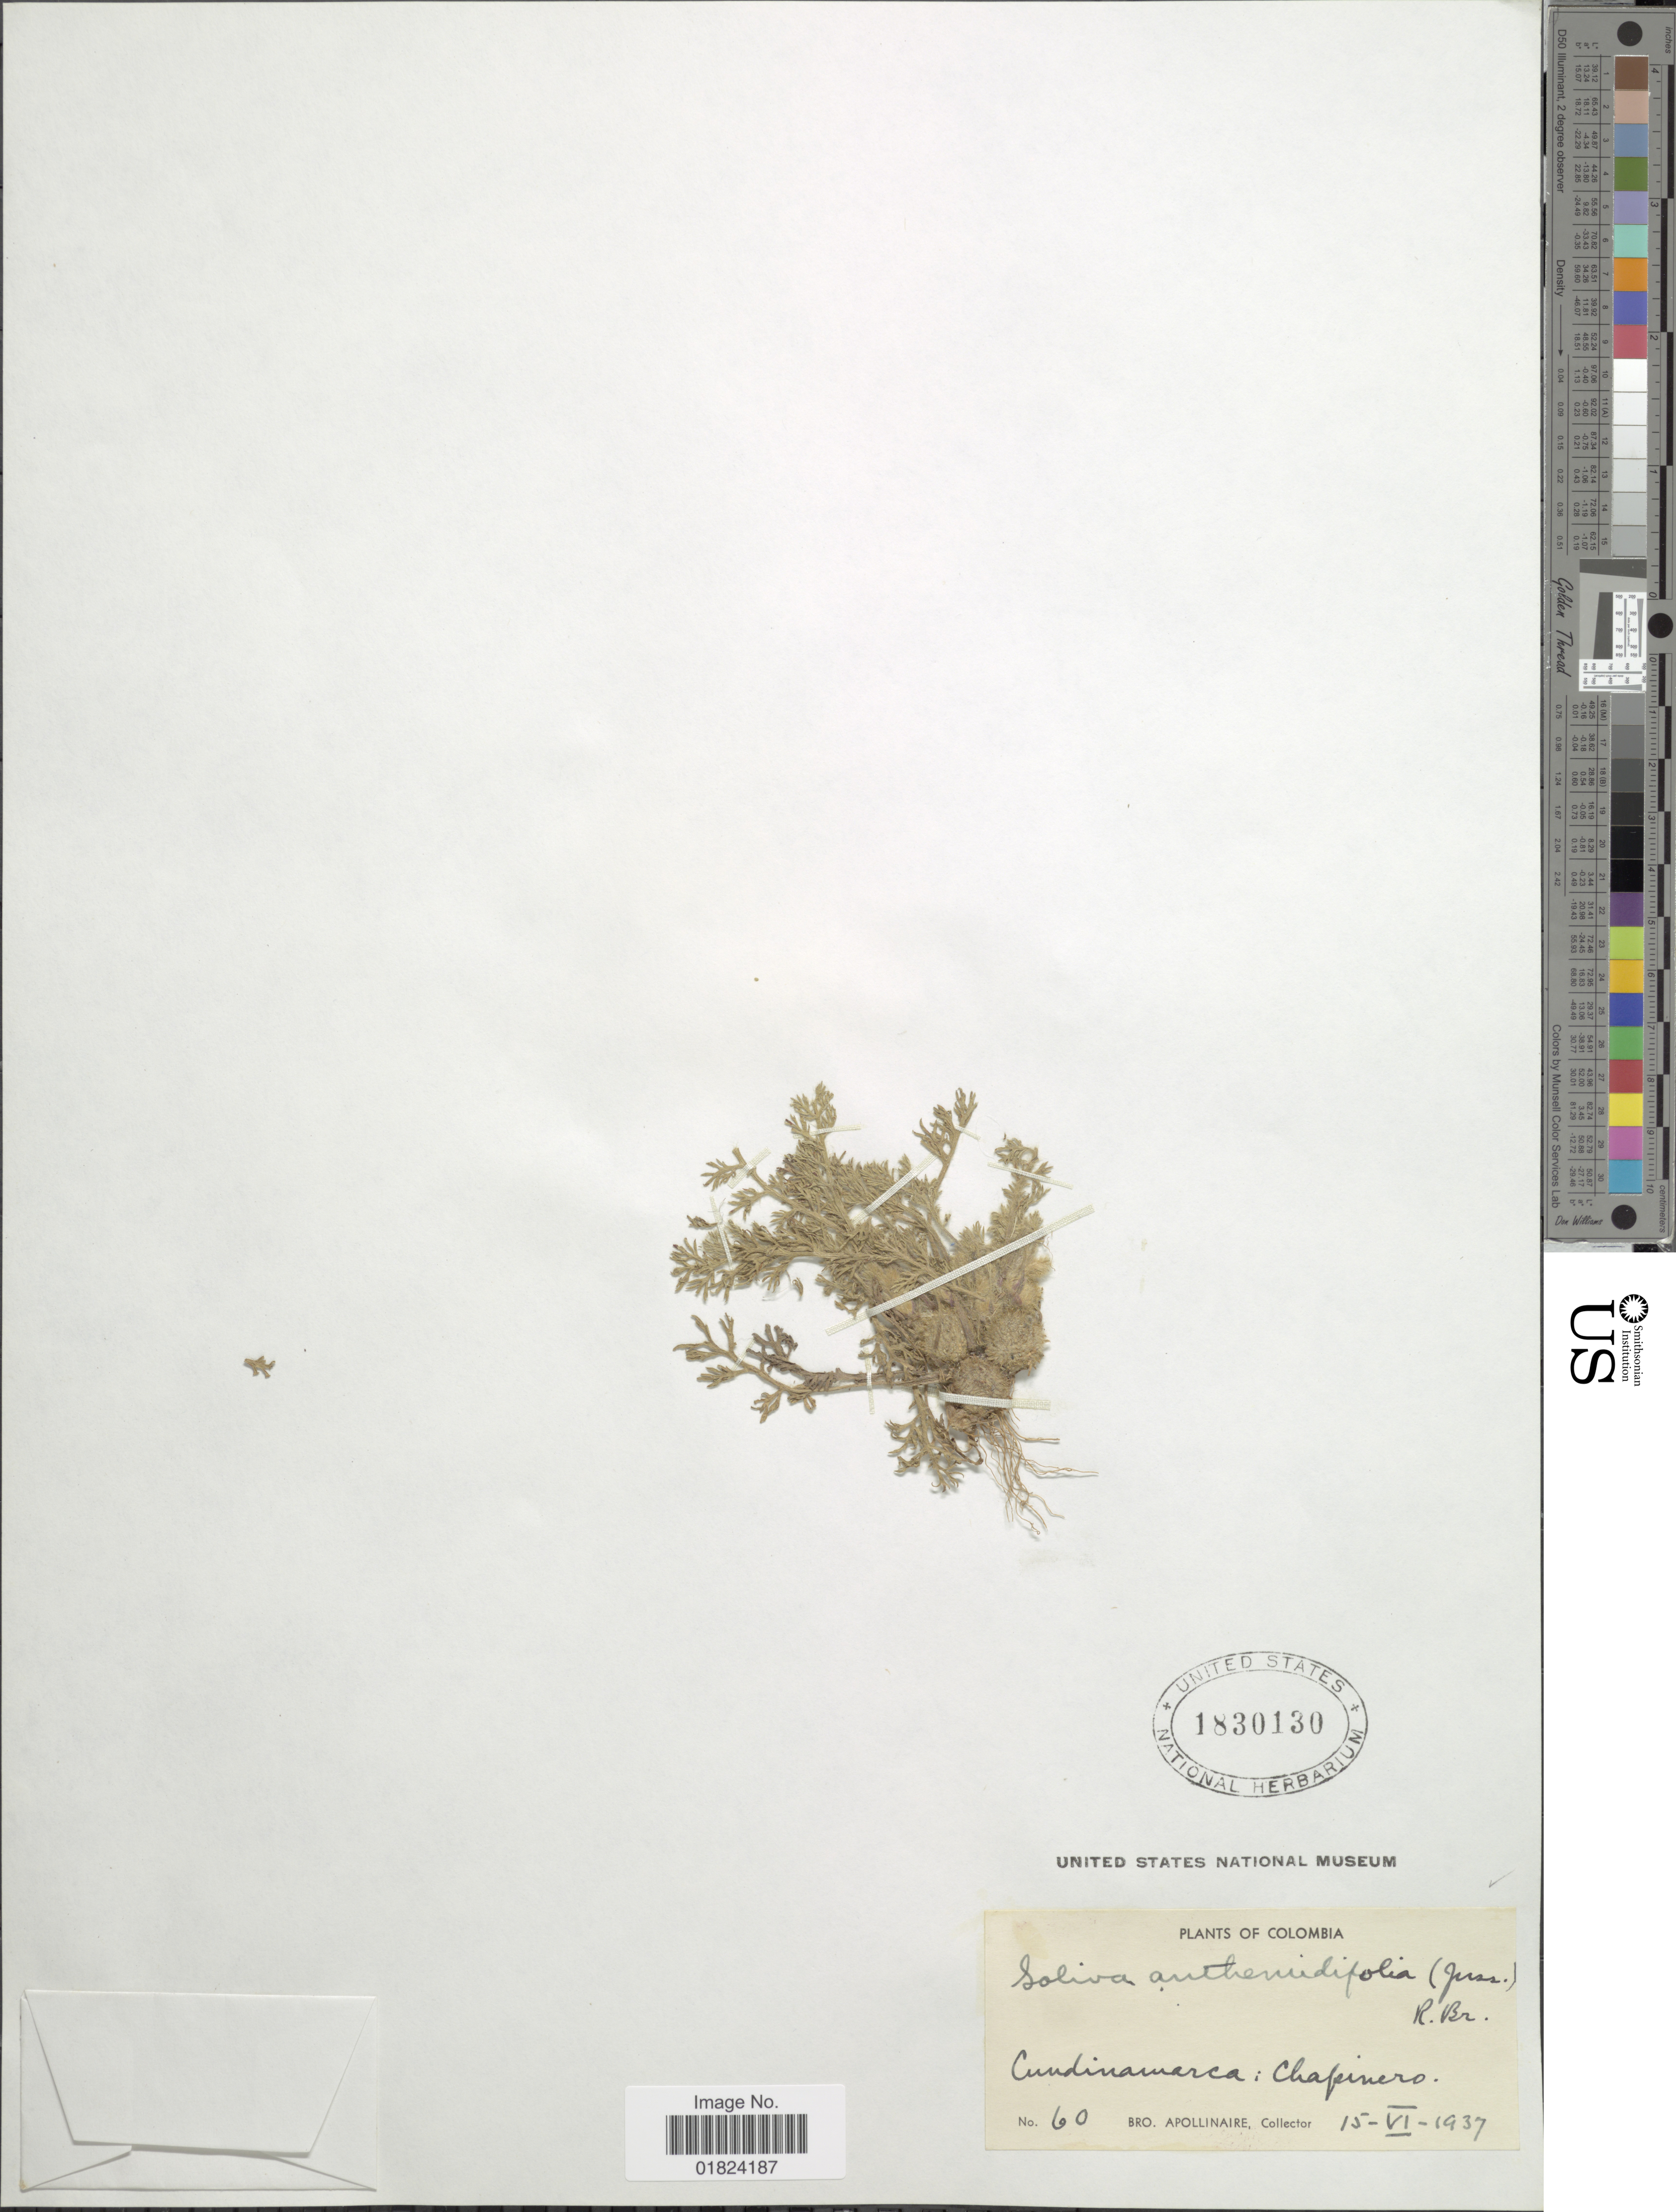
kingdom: Plantae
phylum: Tracheophyta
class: Magnoliopsida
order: Asterales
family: Asteraceae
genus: Soliva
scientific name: Soliva anthemifolia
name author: (Juss.) Sweet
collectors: Bro. Apollinaire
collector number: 60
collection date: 1937-06-15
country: Colombia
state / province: Cundinamarca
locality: Chapinero.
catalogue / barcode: US 1830130